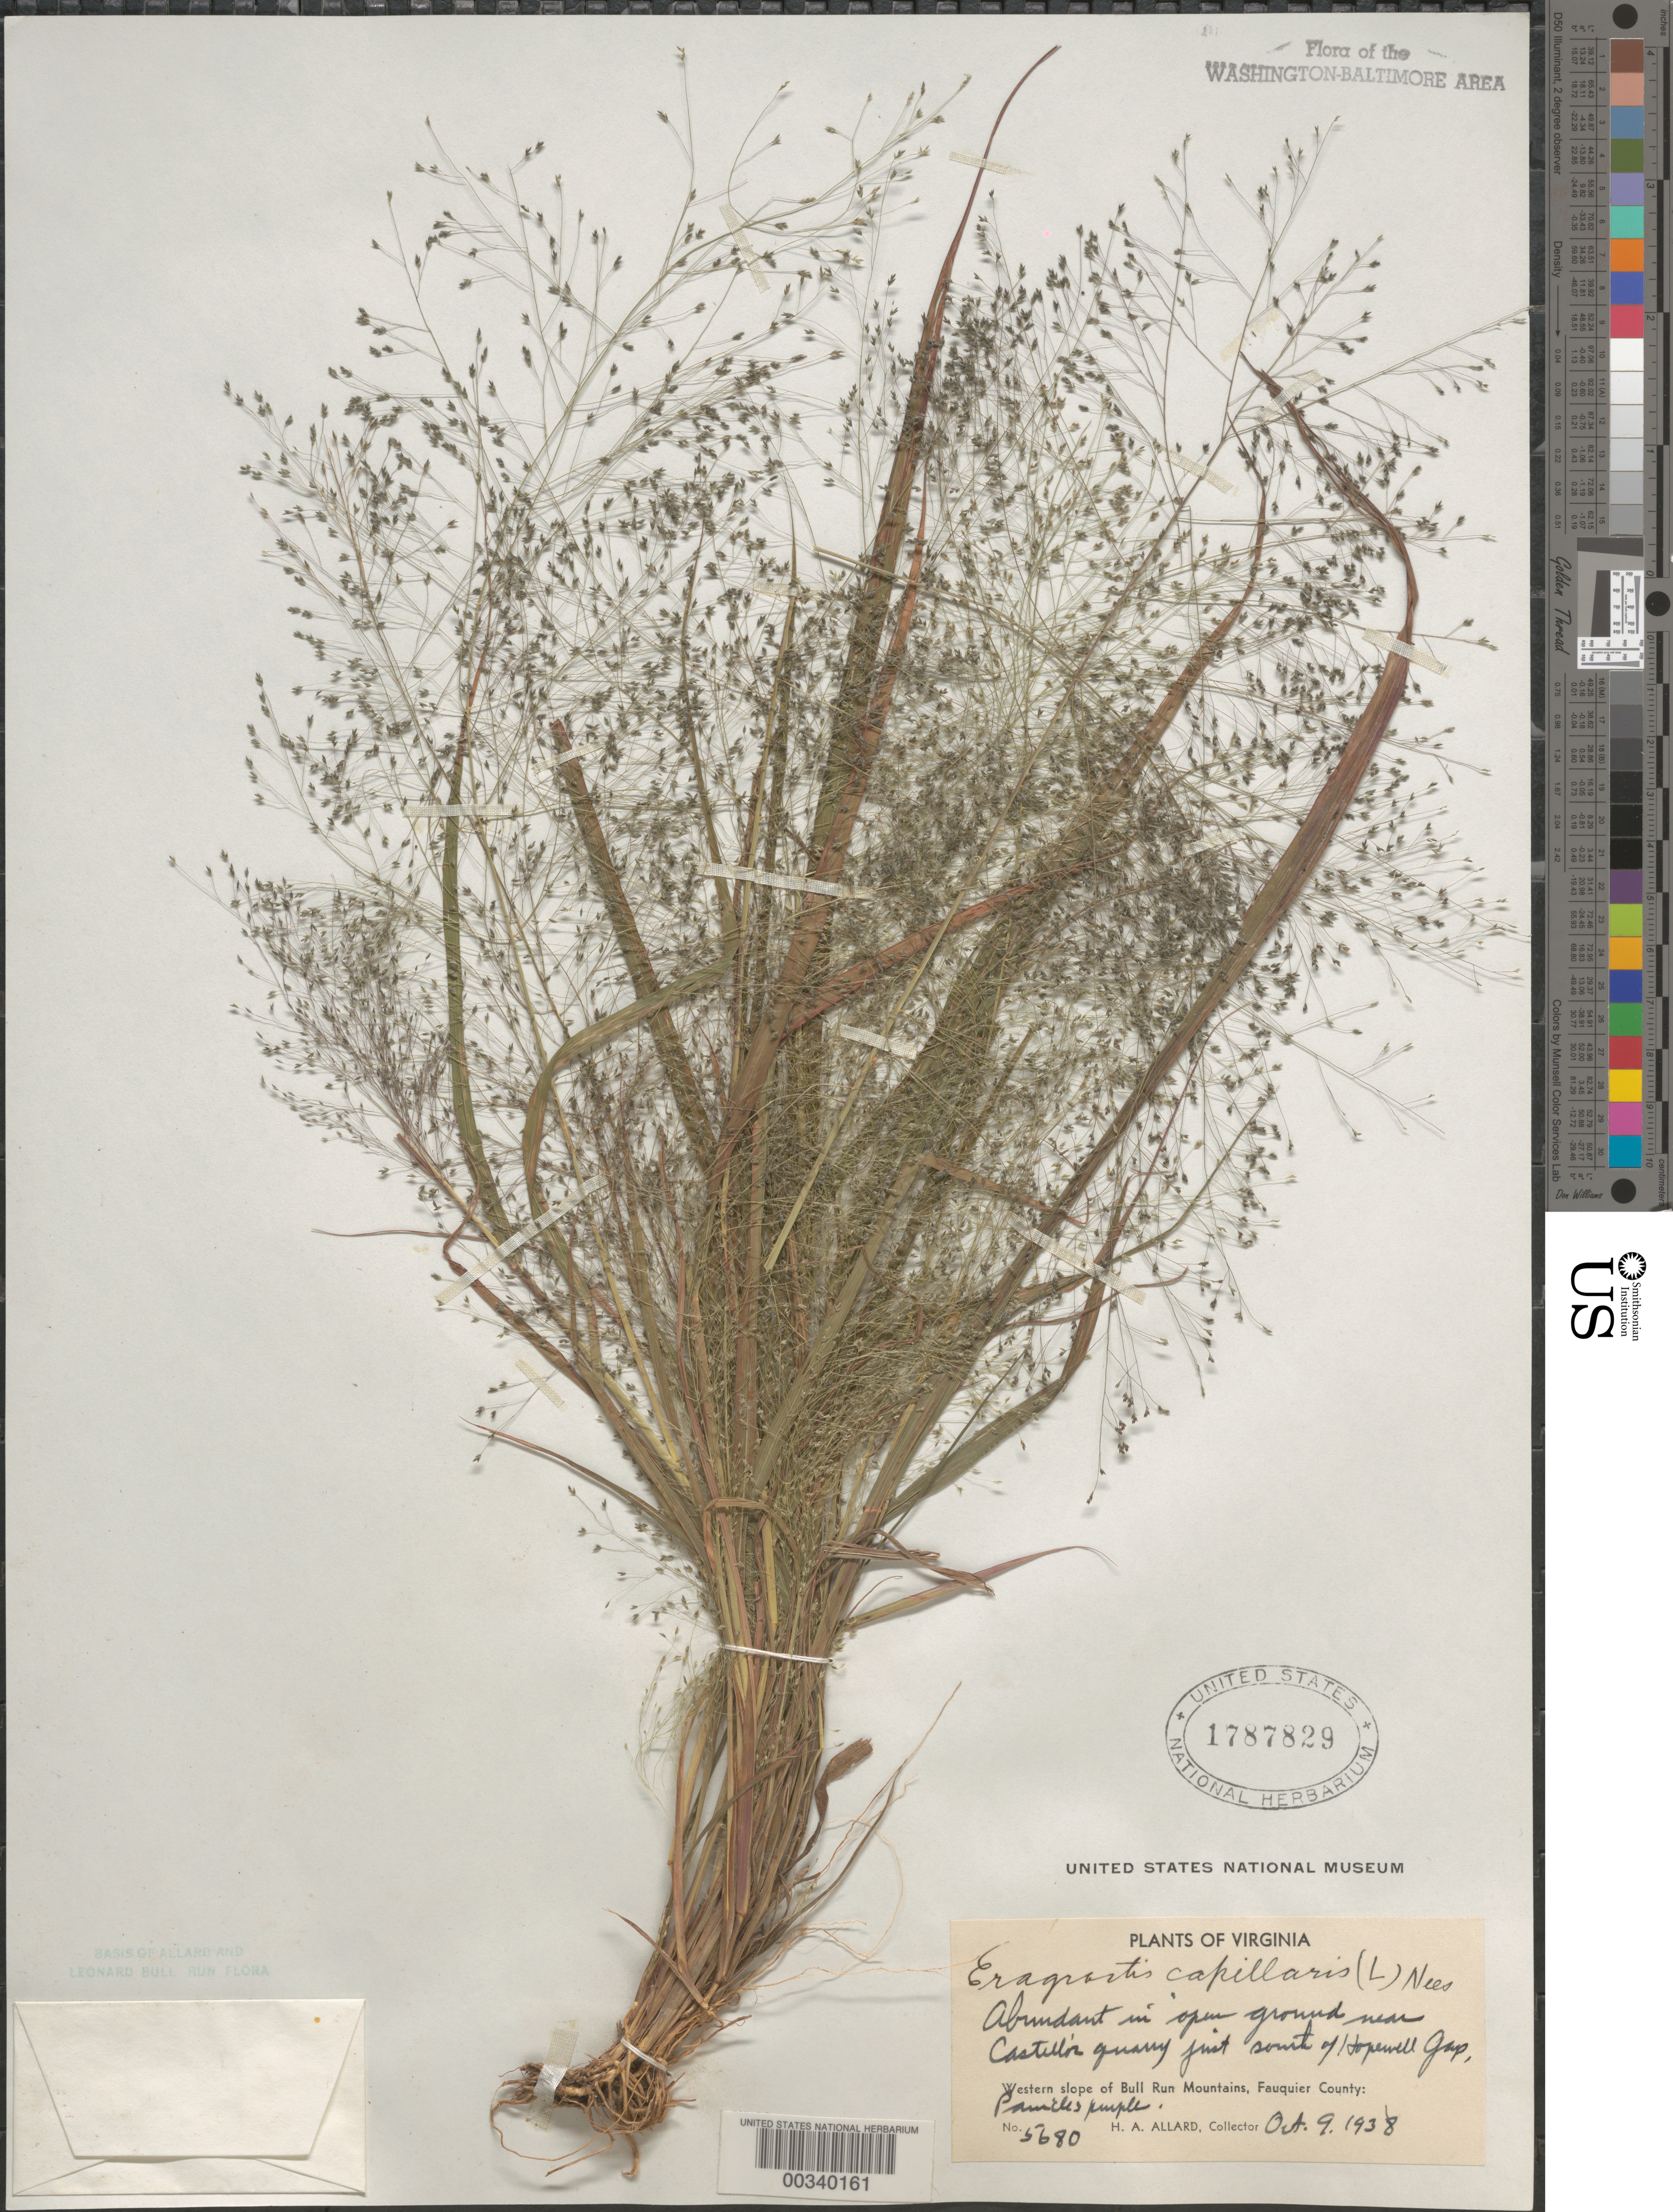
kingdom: Plantae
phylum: Tracheophyta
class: Liliopsida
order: Poales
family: Poaceae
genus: Eragrostis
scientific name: Eragrostis capillaris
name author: (L.) Nees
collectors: H. A. Allard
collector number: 5680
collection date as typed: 09 Oct 1938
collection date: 1938-10-09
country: United States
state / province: Virginia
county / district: Fauquier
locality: South of Hopewell Gap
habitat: In open ground near quarry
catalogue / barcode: US 1787829